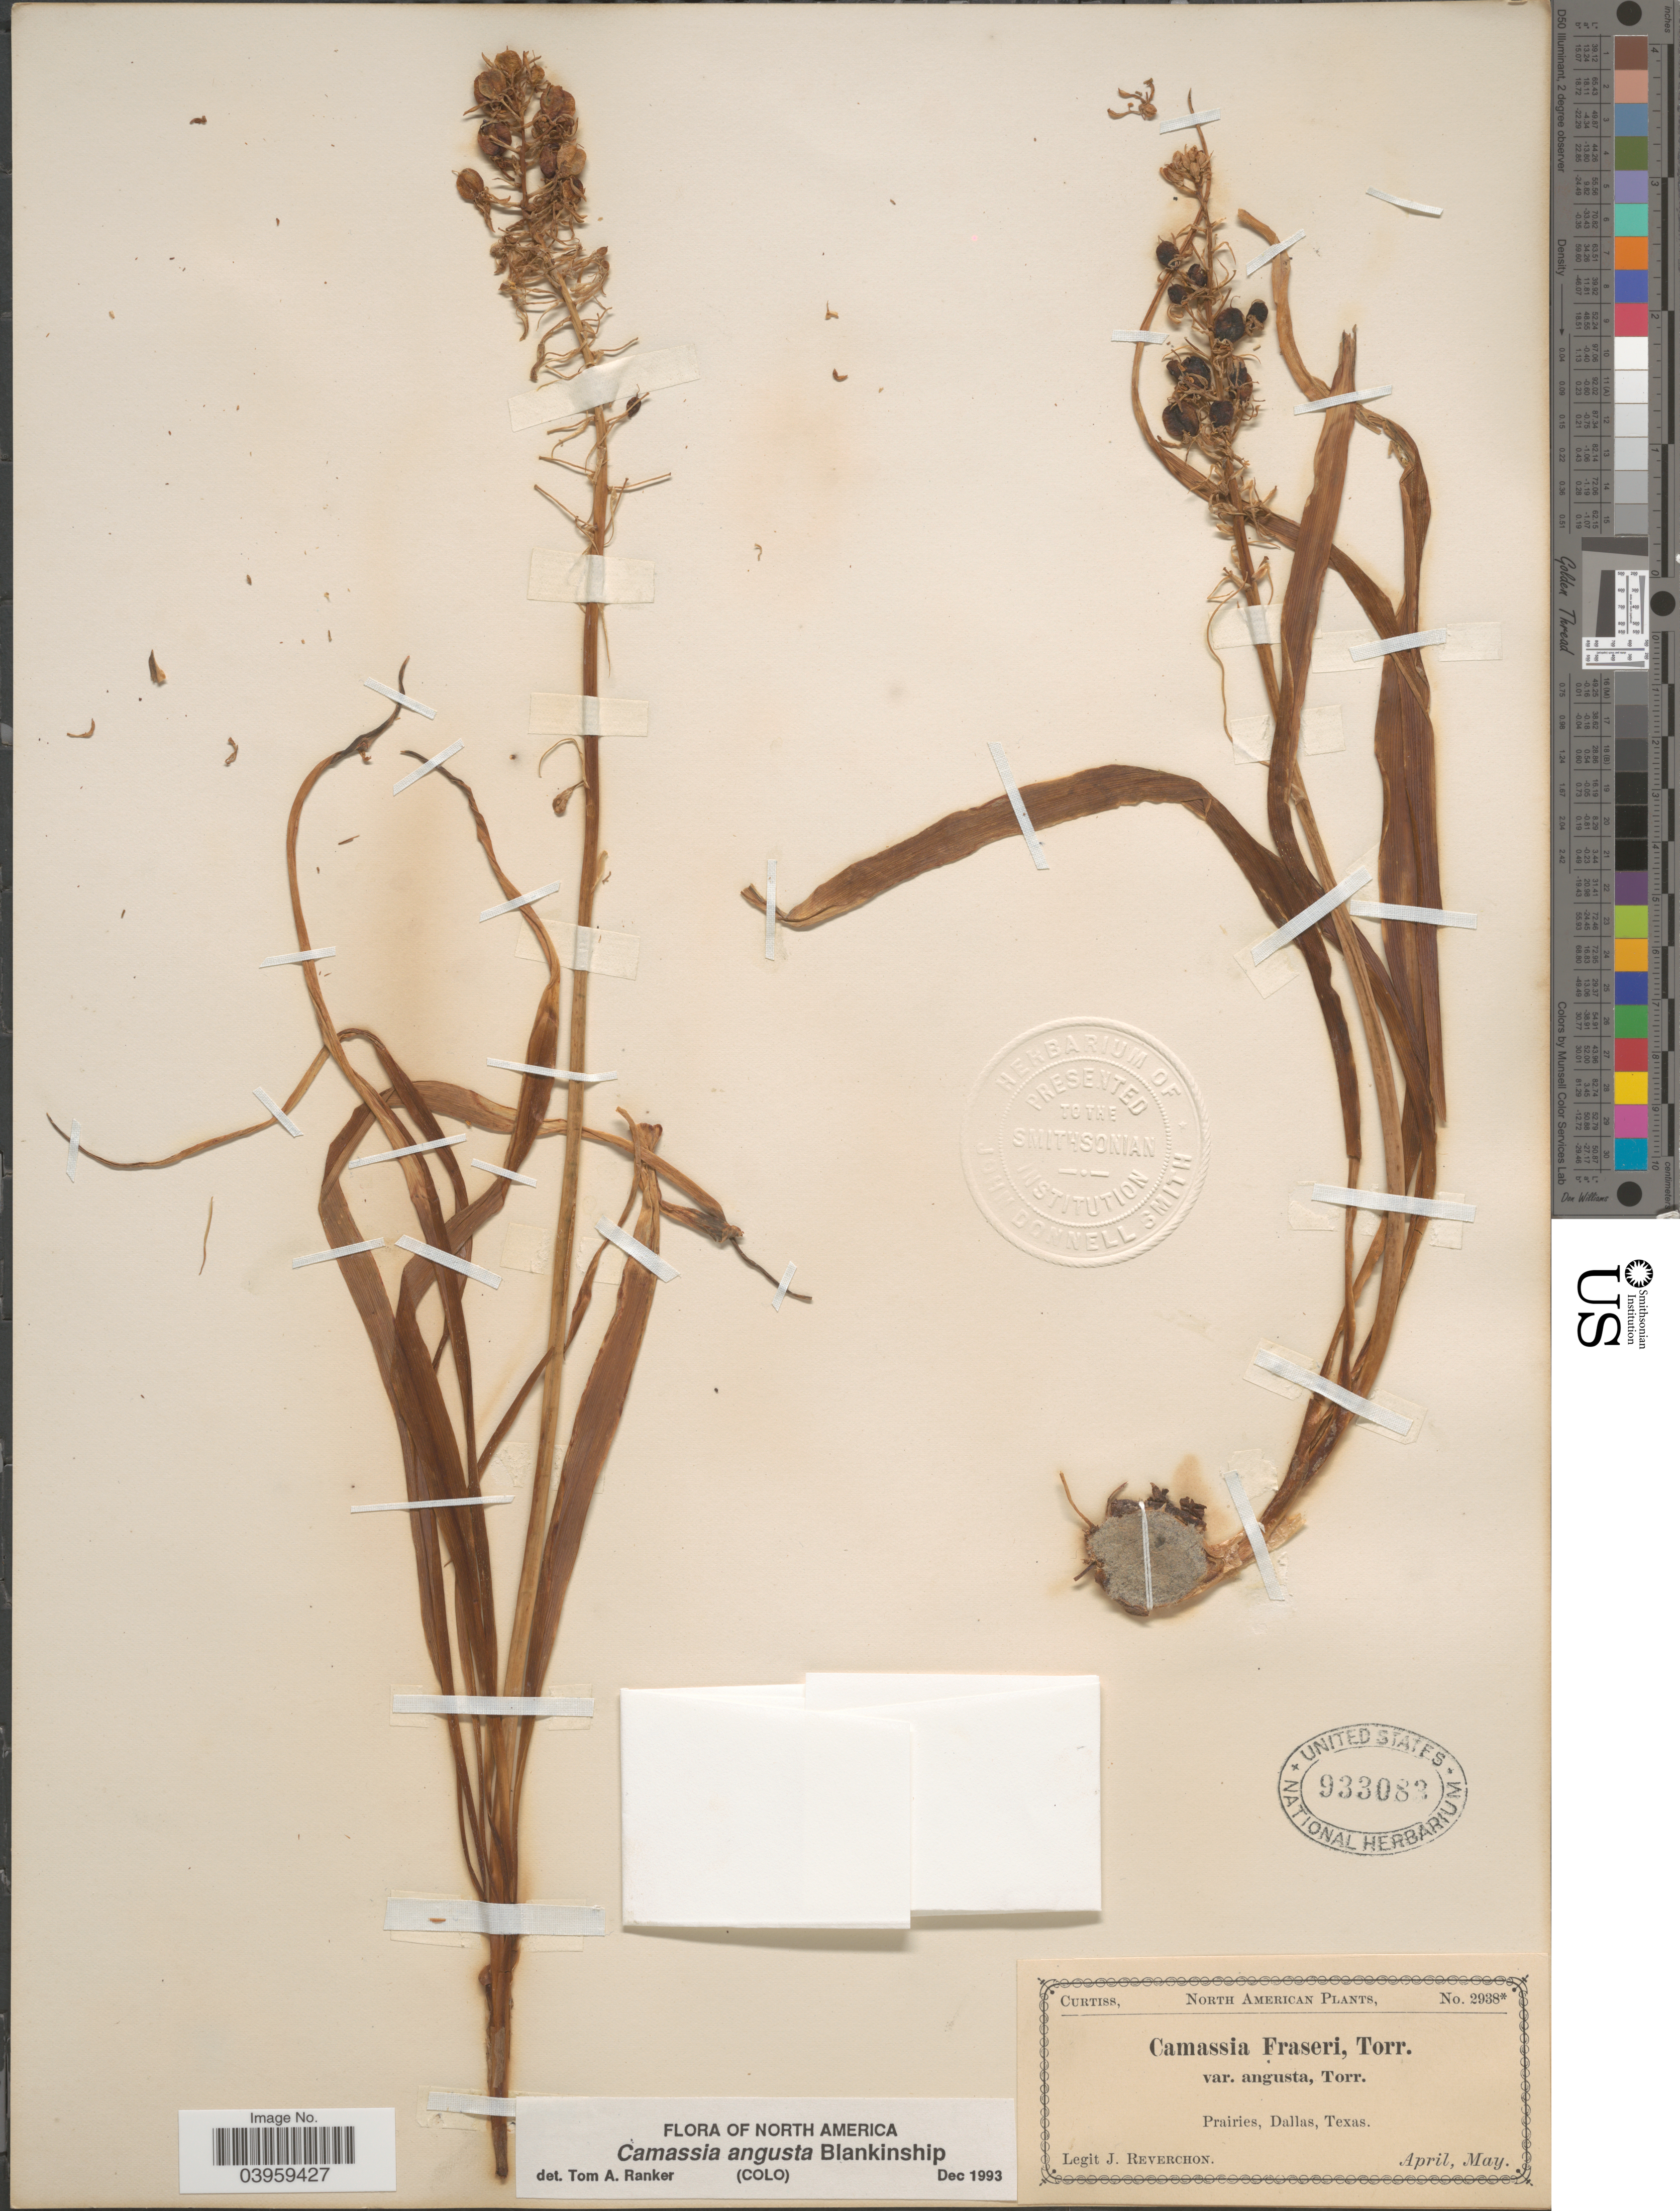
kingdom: Plantae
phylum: Tracheophyta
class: Liliopsida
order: Asparagales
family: Asparagaceae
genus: Camassia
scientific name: Camassia angusta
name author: (Engelm.) Blank.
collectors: J. Reverchon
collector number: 2938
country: United States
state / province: Texas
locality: Prairies, Dallas.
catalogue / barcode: US 933083